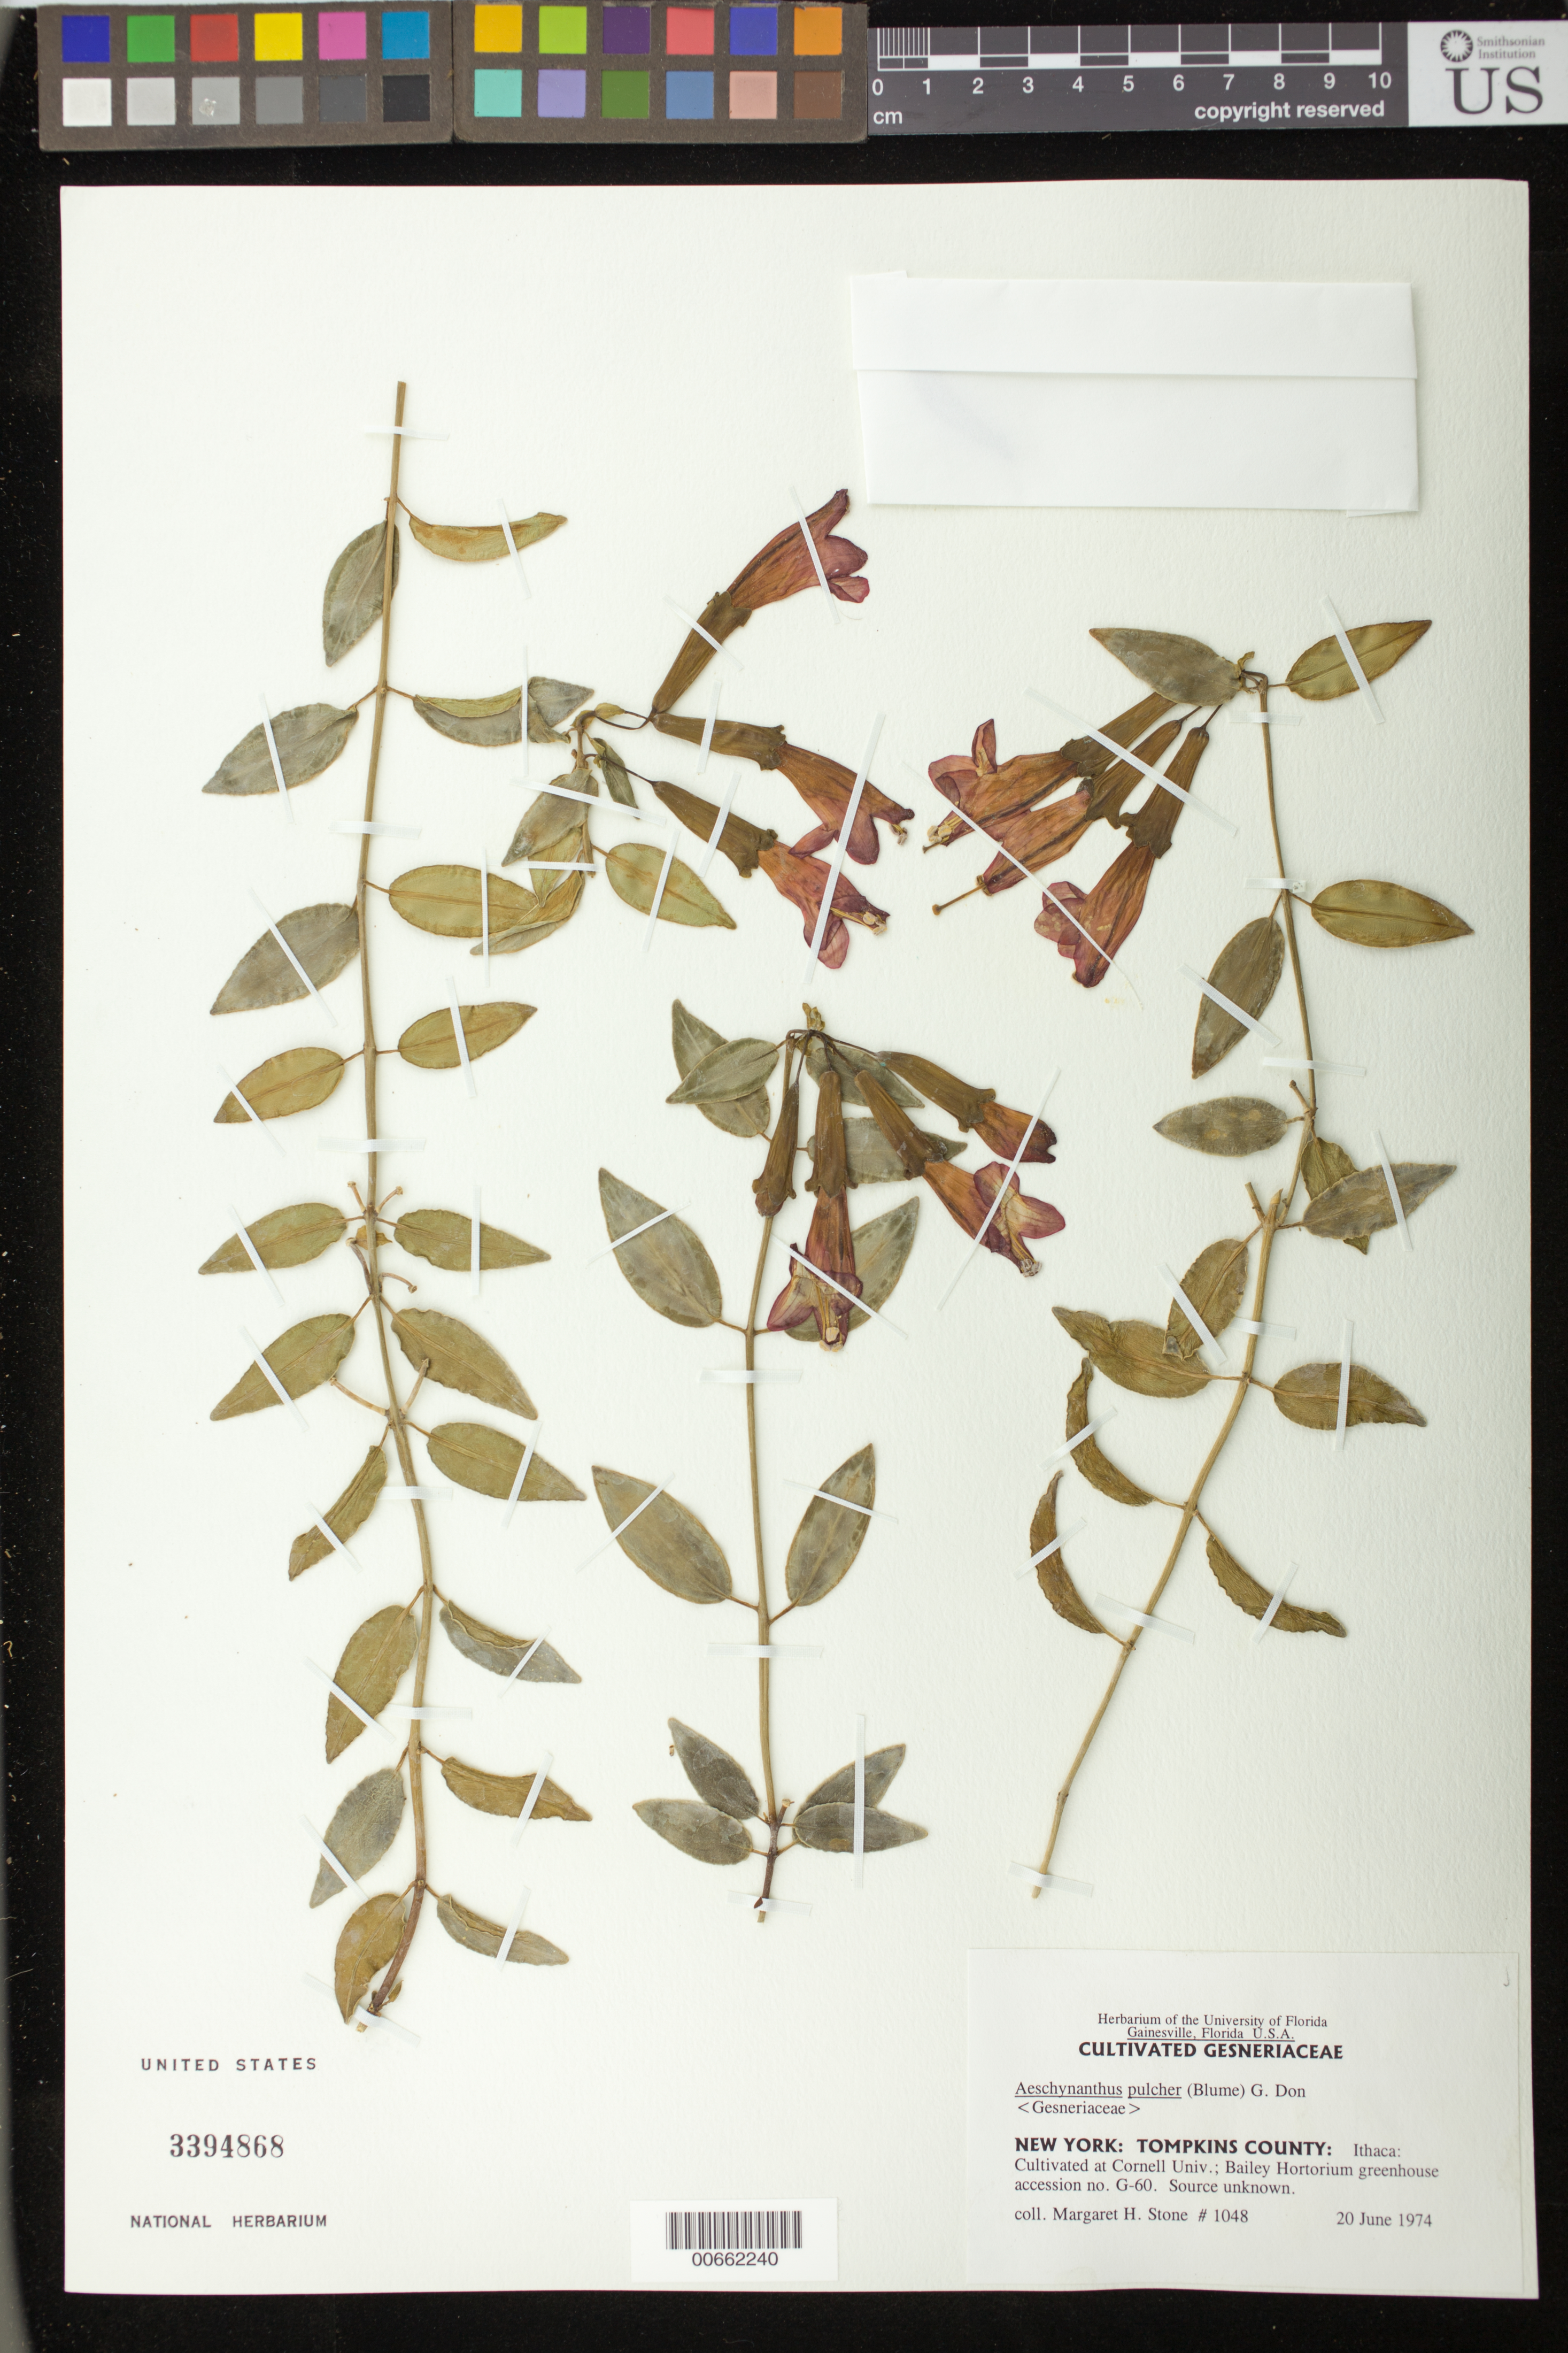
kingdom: Plantae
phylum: Tracheophyta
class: Magnoliopsida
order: Lamiales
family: Gesneriaceae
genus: Aeschynanthus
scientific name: Aeschynanthus pulcher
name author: (Blume) G. Don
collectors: M. Stone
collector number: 1048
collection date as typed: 20 Jun 1974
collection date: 1974-06-20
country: United States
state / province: New York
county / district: Tompkins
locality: New York: Tompkins County: Ithaca [New York]: Cultivated at Cornell University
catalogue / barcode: US 3394868